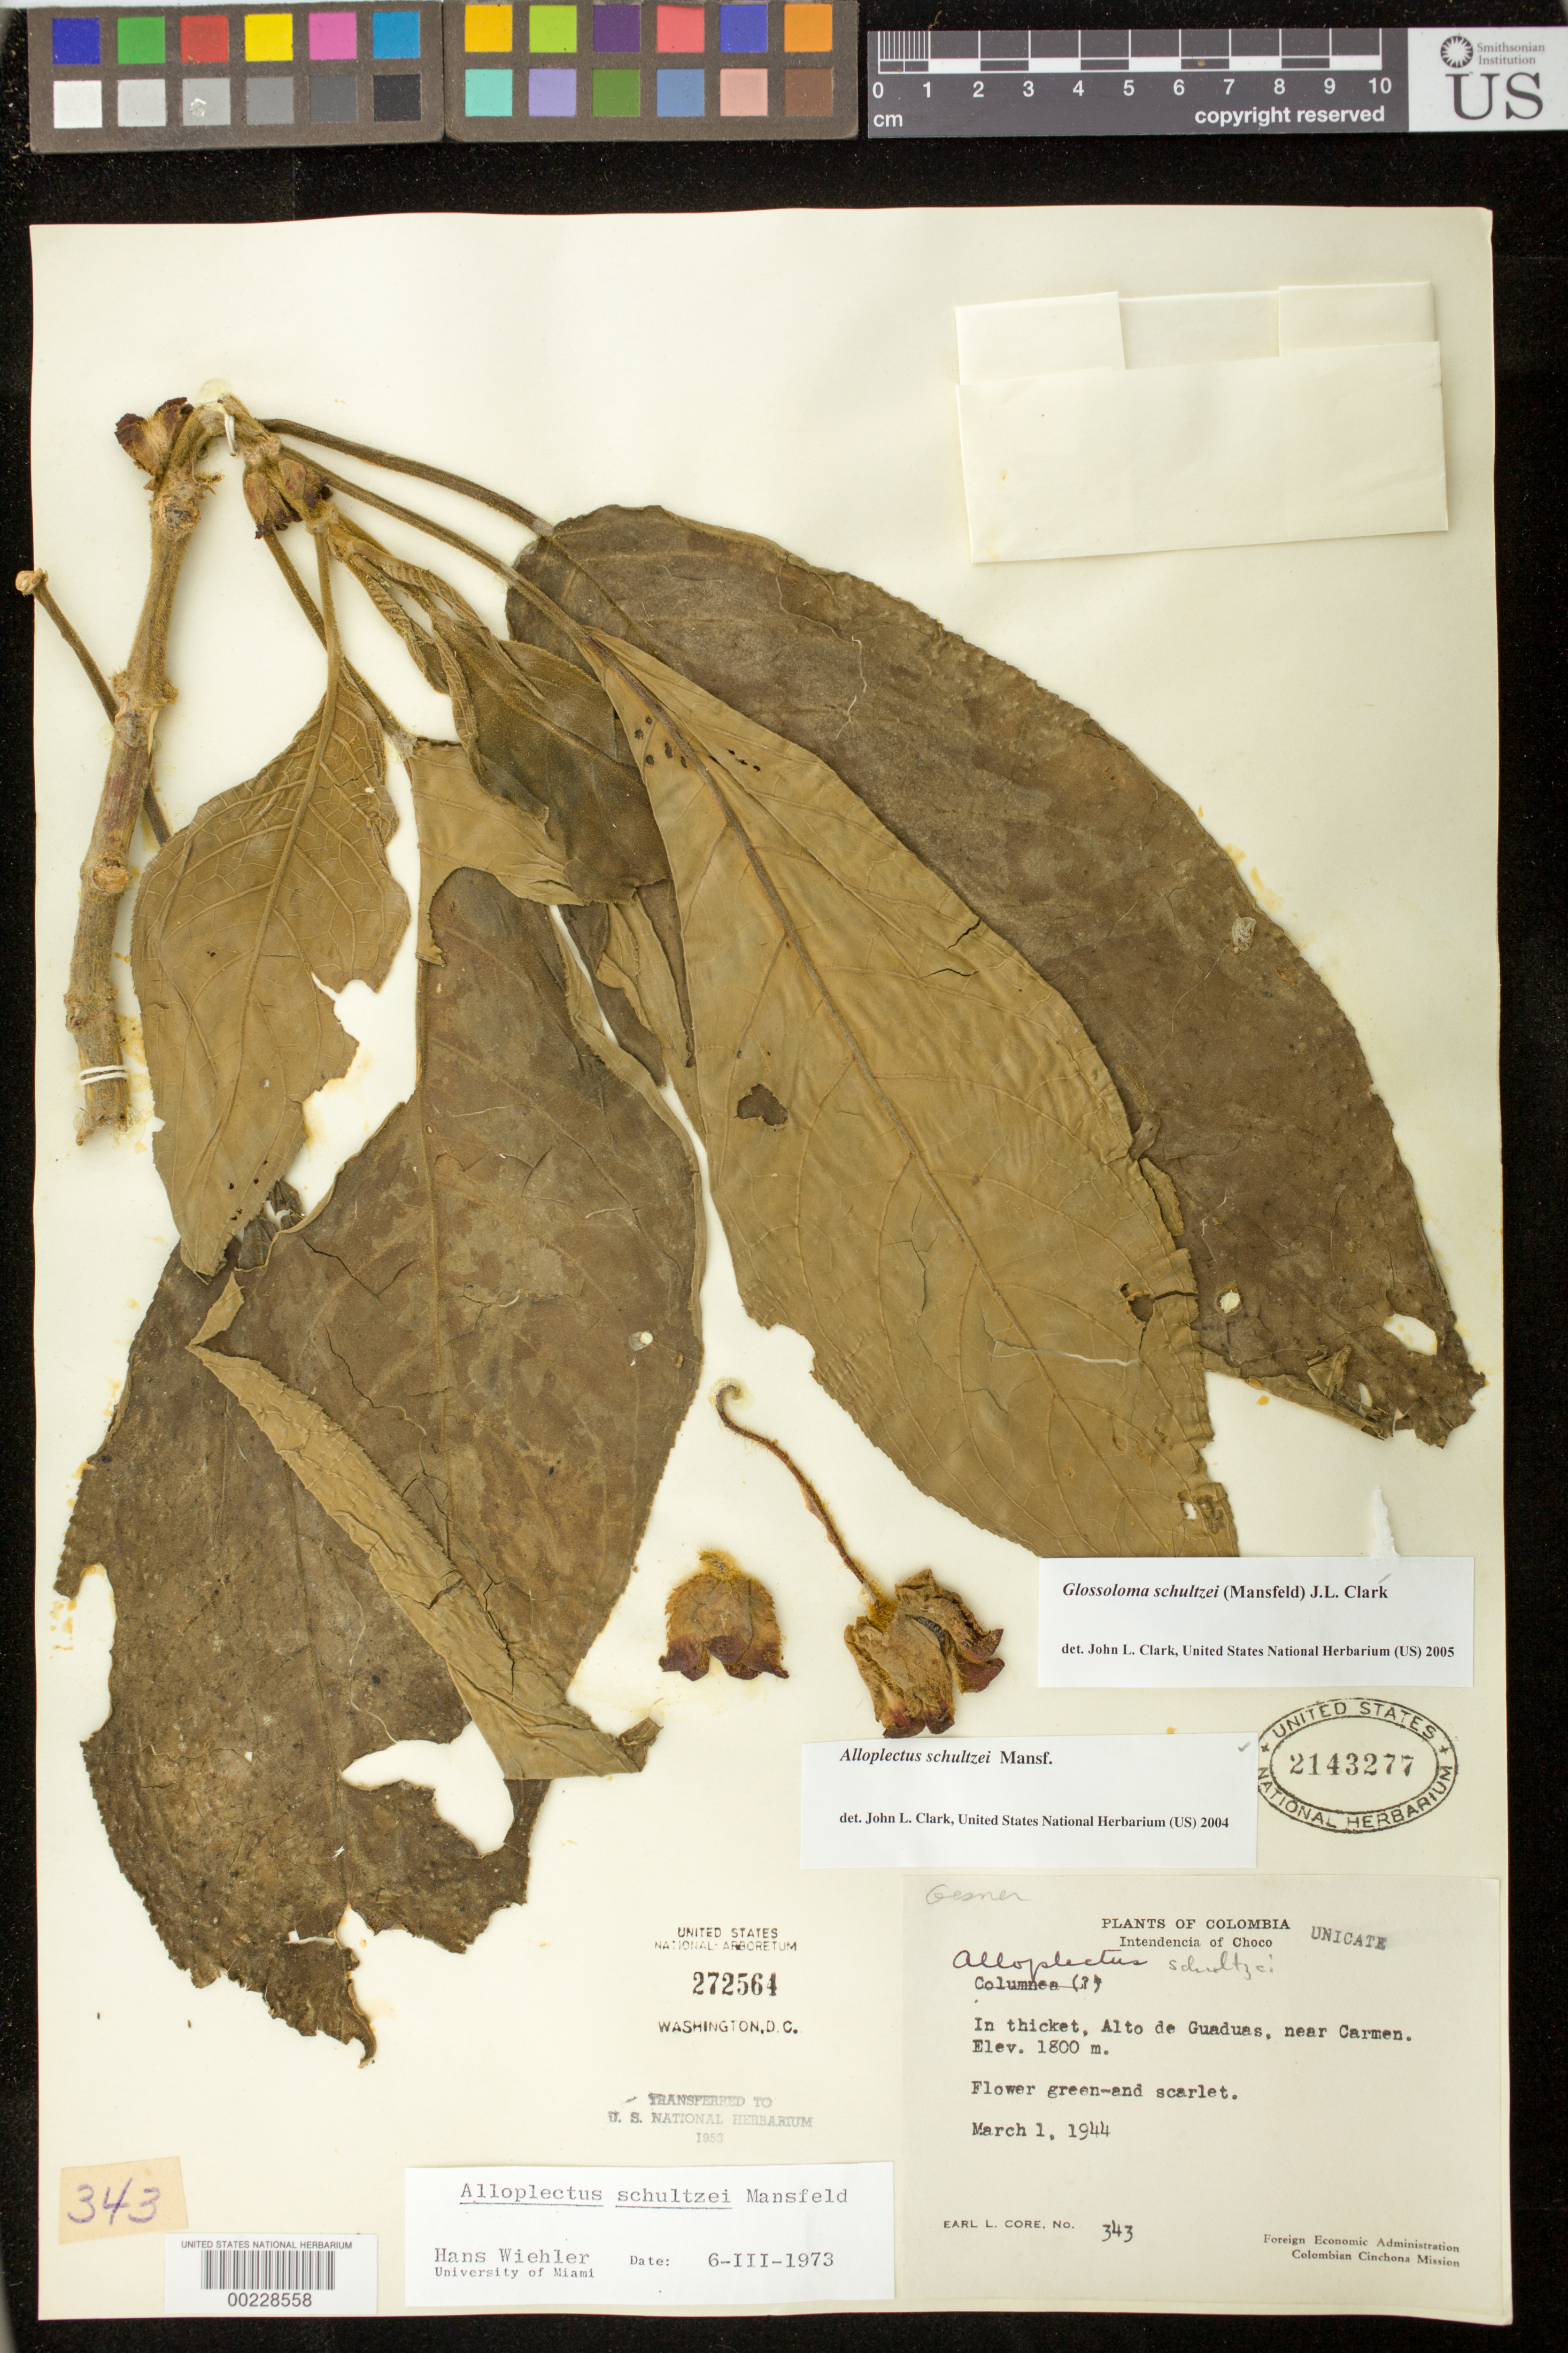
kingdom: Plantae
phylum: Tracheophyta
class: Magnoliopsida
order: Lamiales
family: Gesneriaceae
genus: Glossoloma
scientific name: Glossoloma schultzei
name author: (Mansf.) J.L. Clark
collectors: E. L. Core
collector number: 343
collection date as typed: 01 Mar 1944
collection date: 1944-03-01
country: Colombia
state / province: Chocó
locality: Alto de Guaduas, near Carmen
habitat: In thicket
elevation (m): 1800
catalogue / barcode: US 2143277